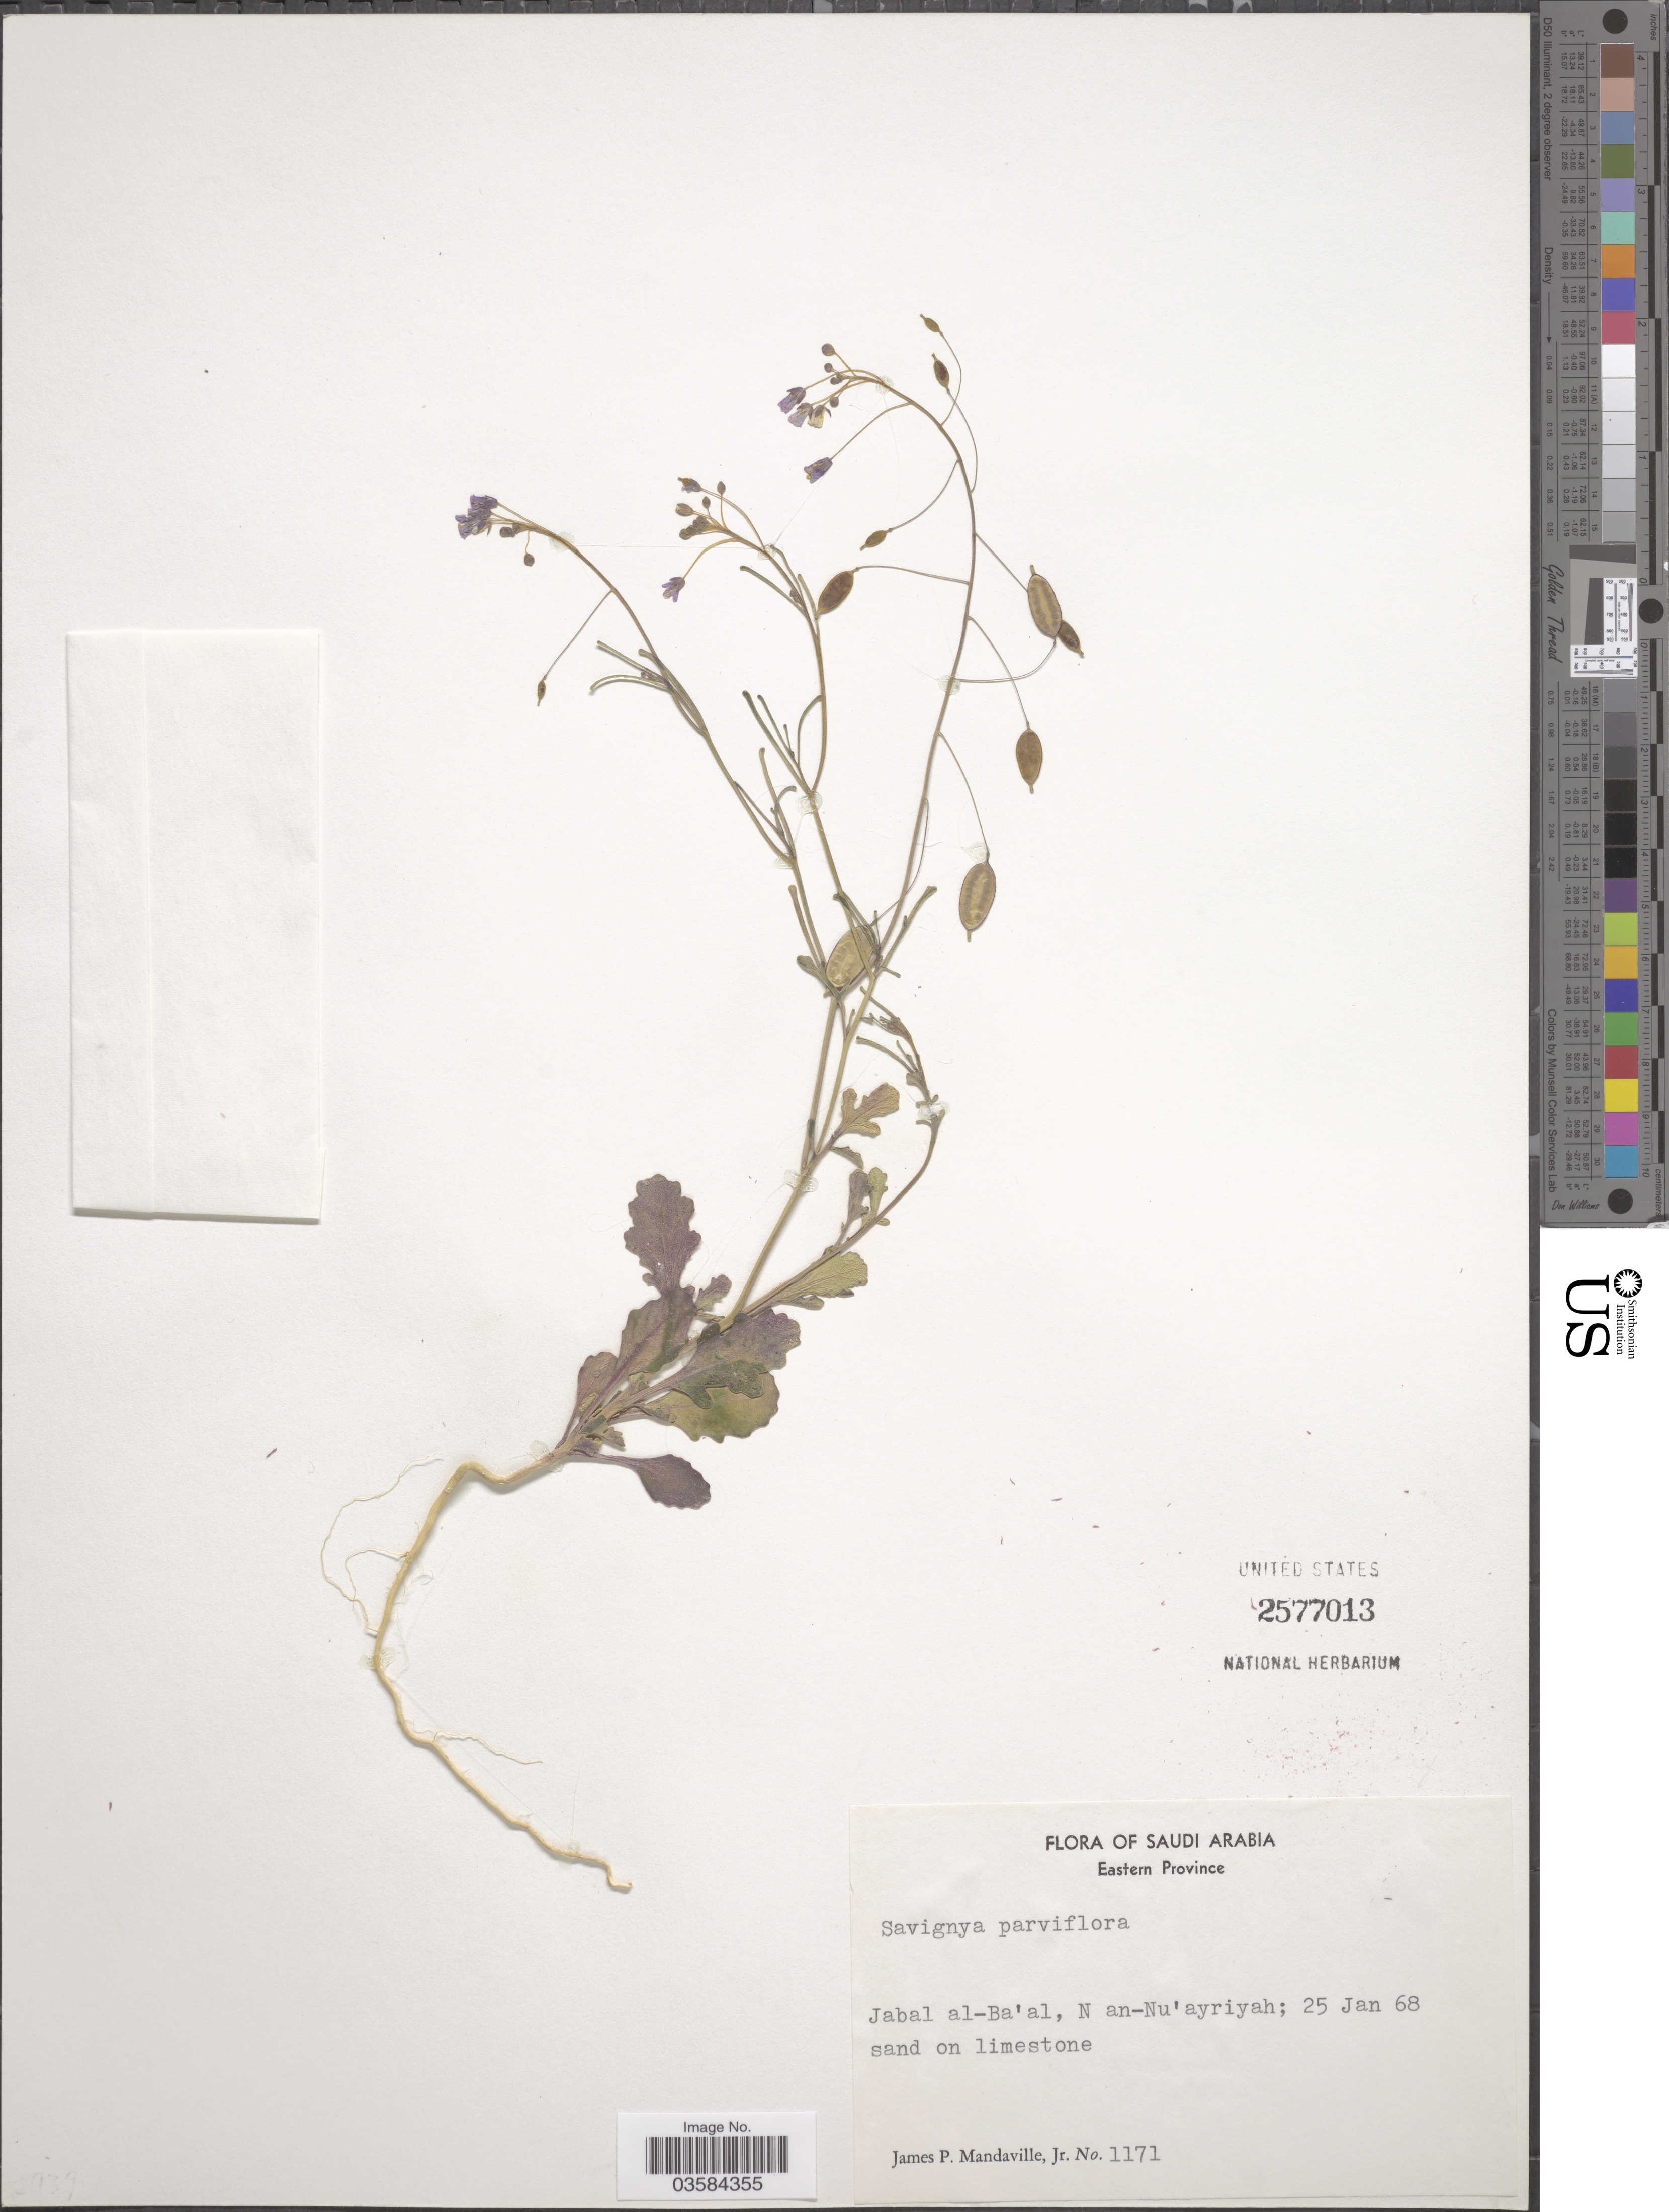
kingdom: Plantae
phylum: Tracheophyta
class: Magnoliopsida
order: Brassicales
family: Brassicaceae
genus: Savignya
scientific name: Savignya parviflora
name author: (Delile) Webb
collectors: J. Mandaville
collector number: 1171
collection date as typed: Transcribed d/m/y: 25/1/68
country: Saudi Arabia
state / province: Ash Sharqiyah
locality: Eastern Province. Jabal al-Ba'al, N an-Nu'ayriyah.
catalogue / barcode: US 2577013